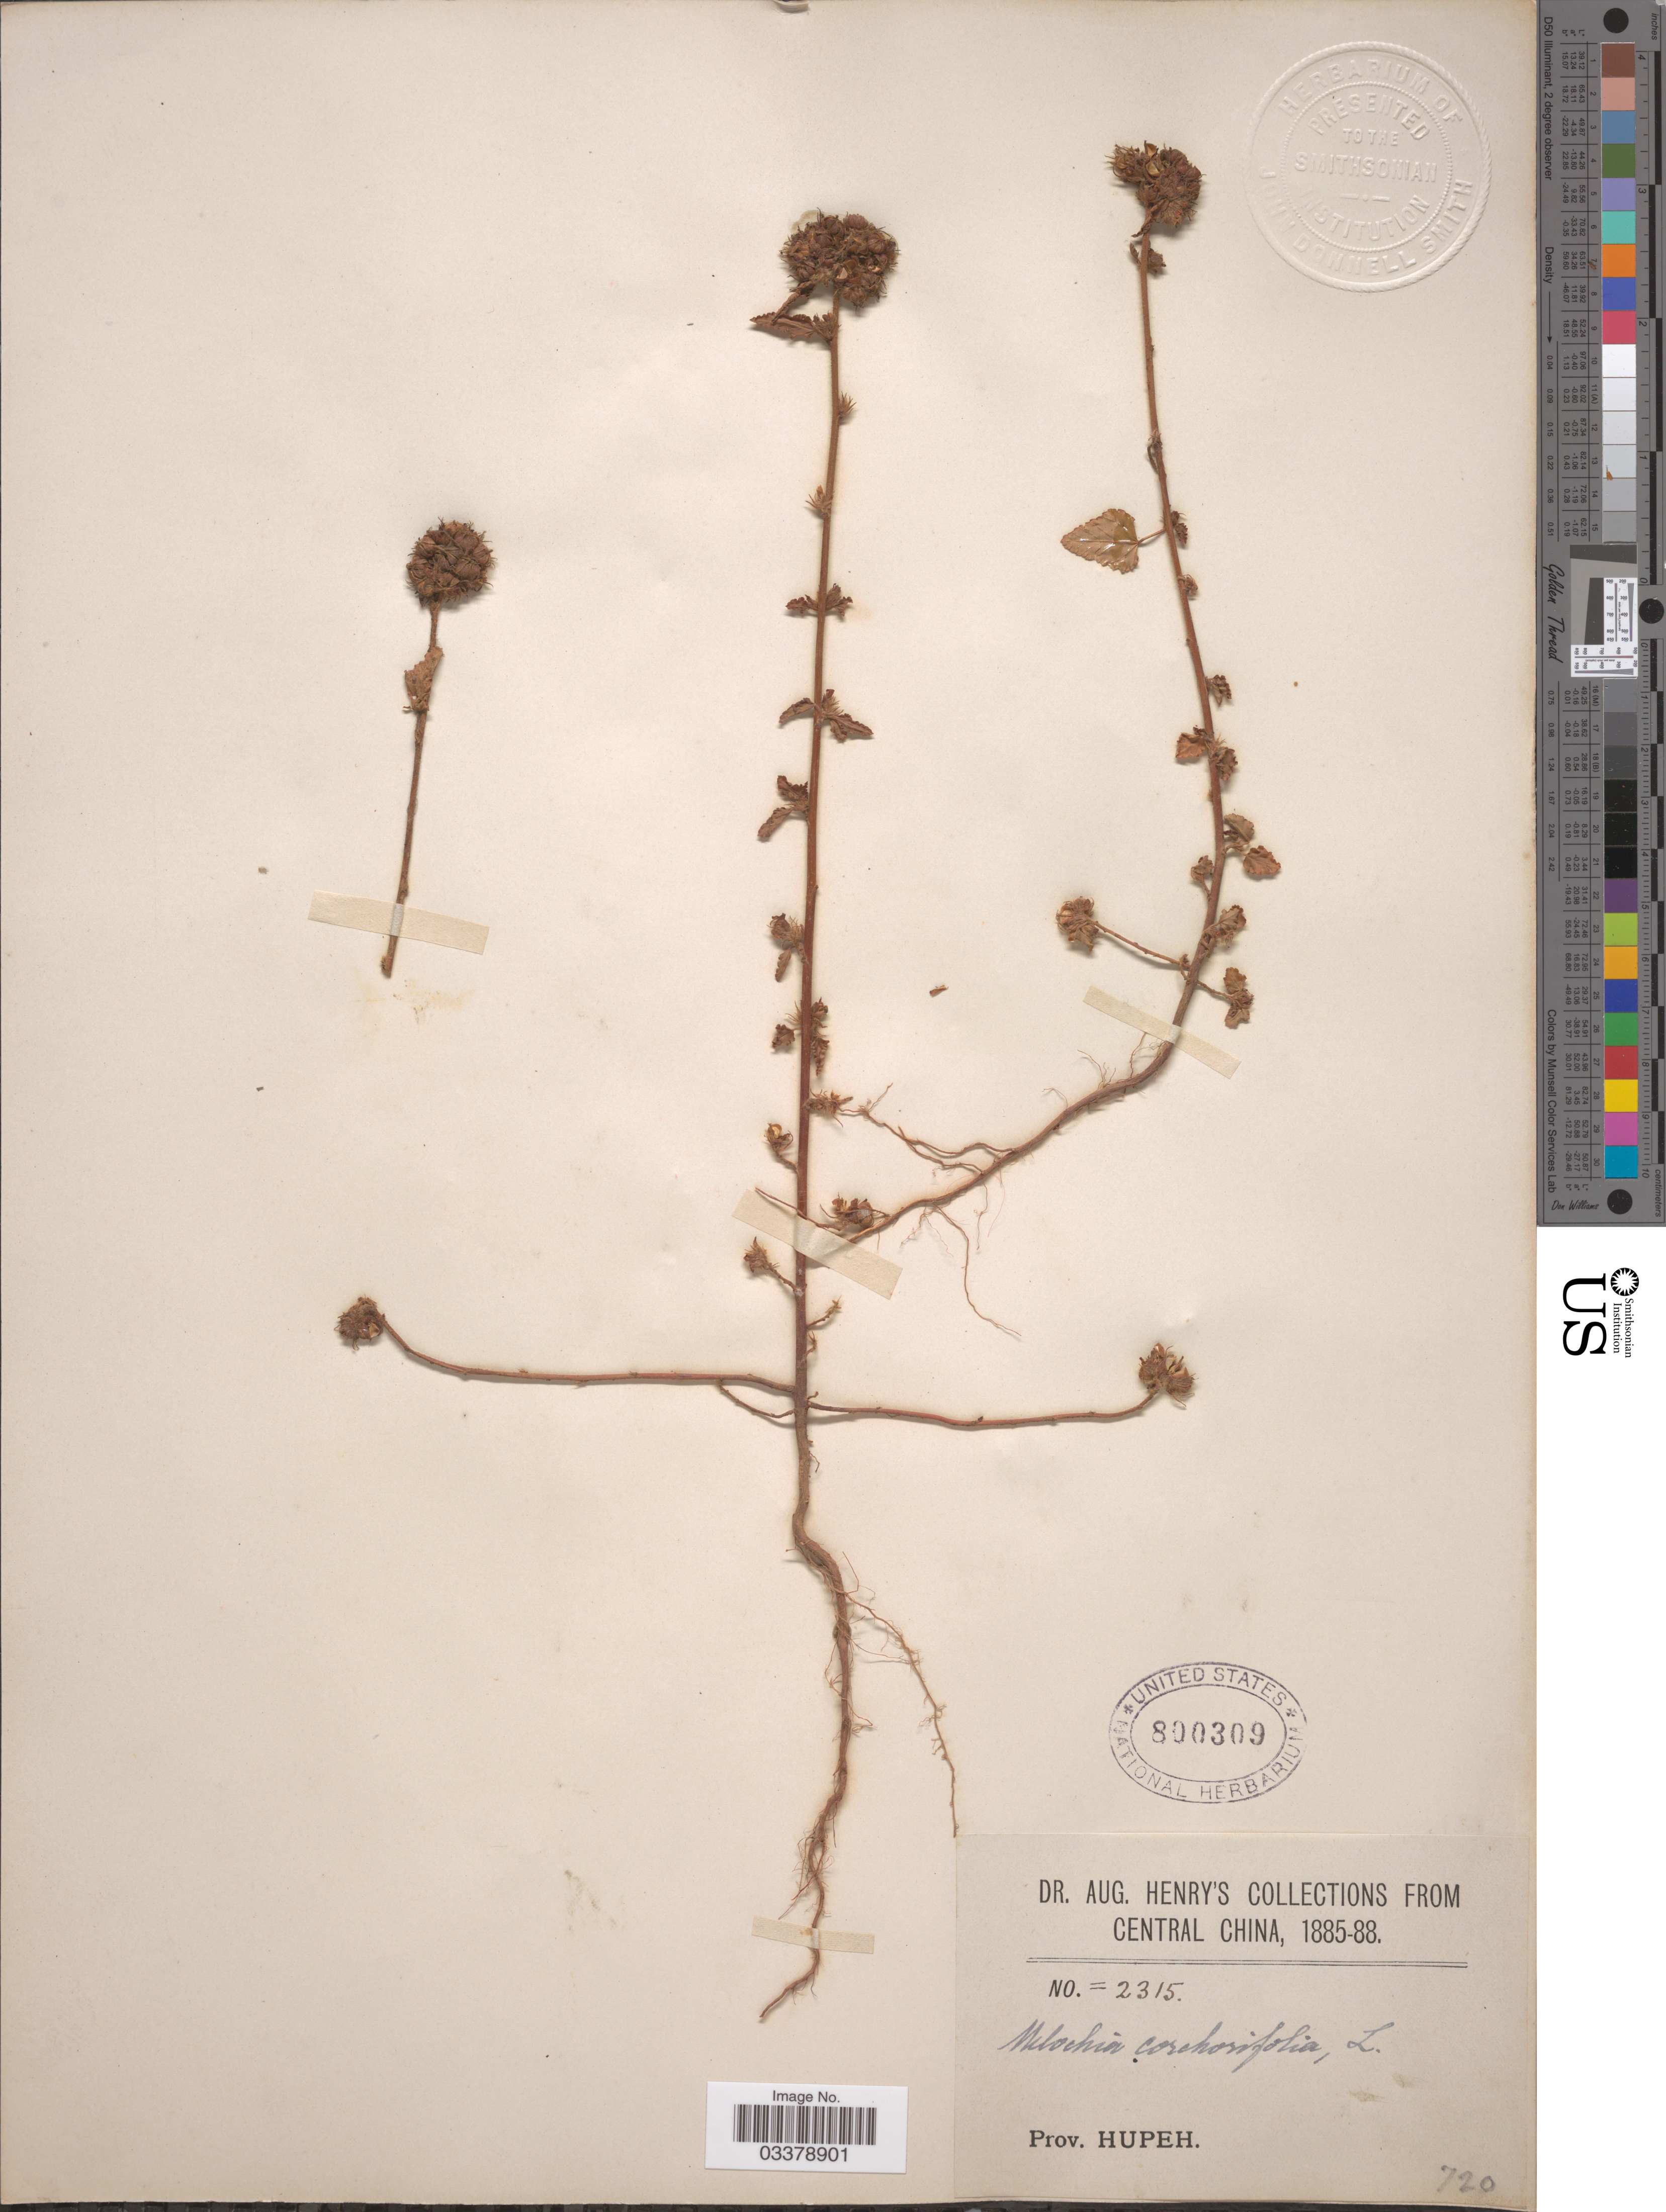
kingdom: Plantae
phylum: Tracheophyta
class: Magnoliopsida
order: Malvales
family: Malvaceae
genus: Melochia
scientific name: Melochia corchorifolia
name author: L.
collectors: A. Henry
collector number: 2315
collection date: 1885/1888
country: China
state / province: Hubei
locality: Central China, Prov. Hupeh.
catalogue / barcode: US 800309